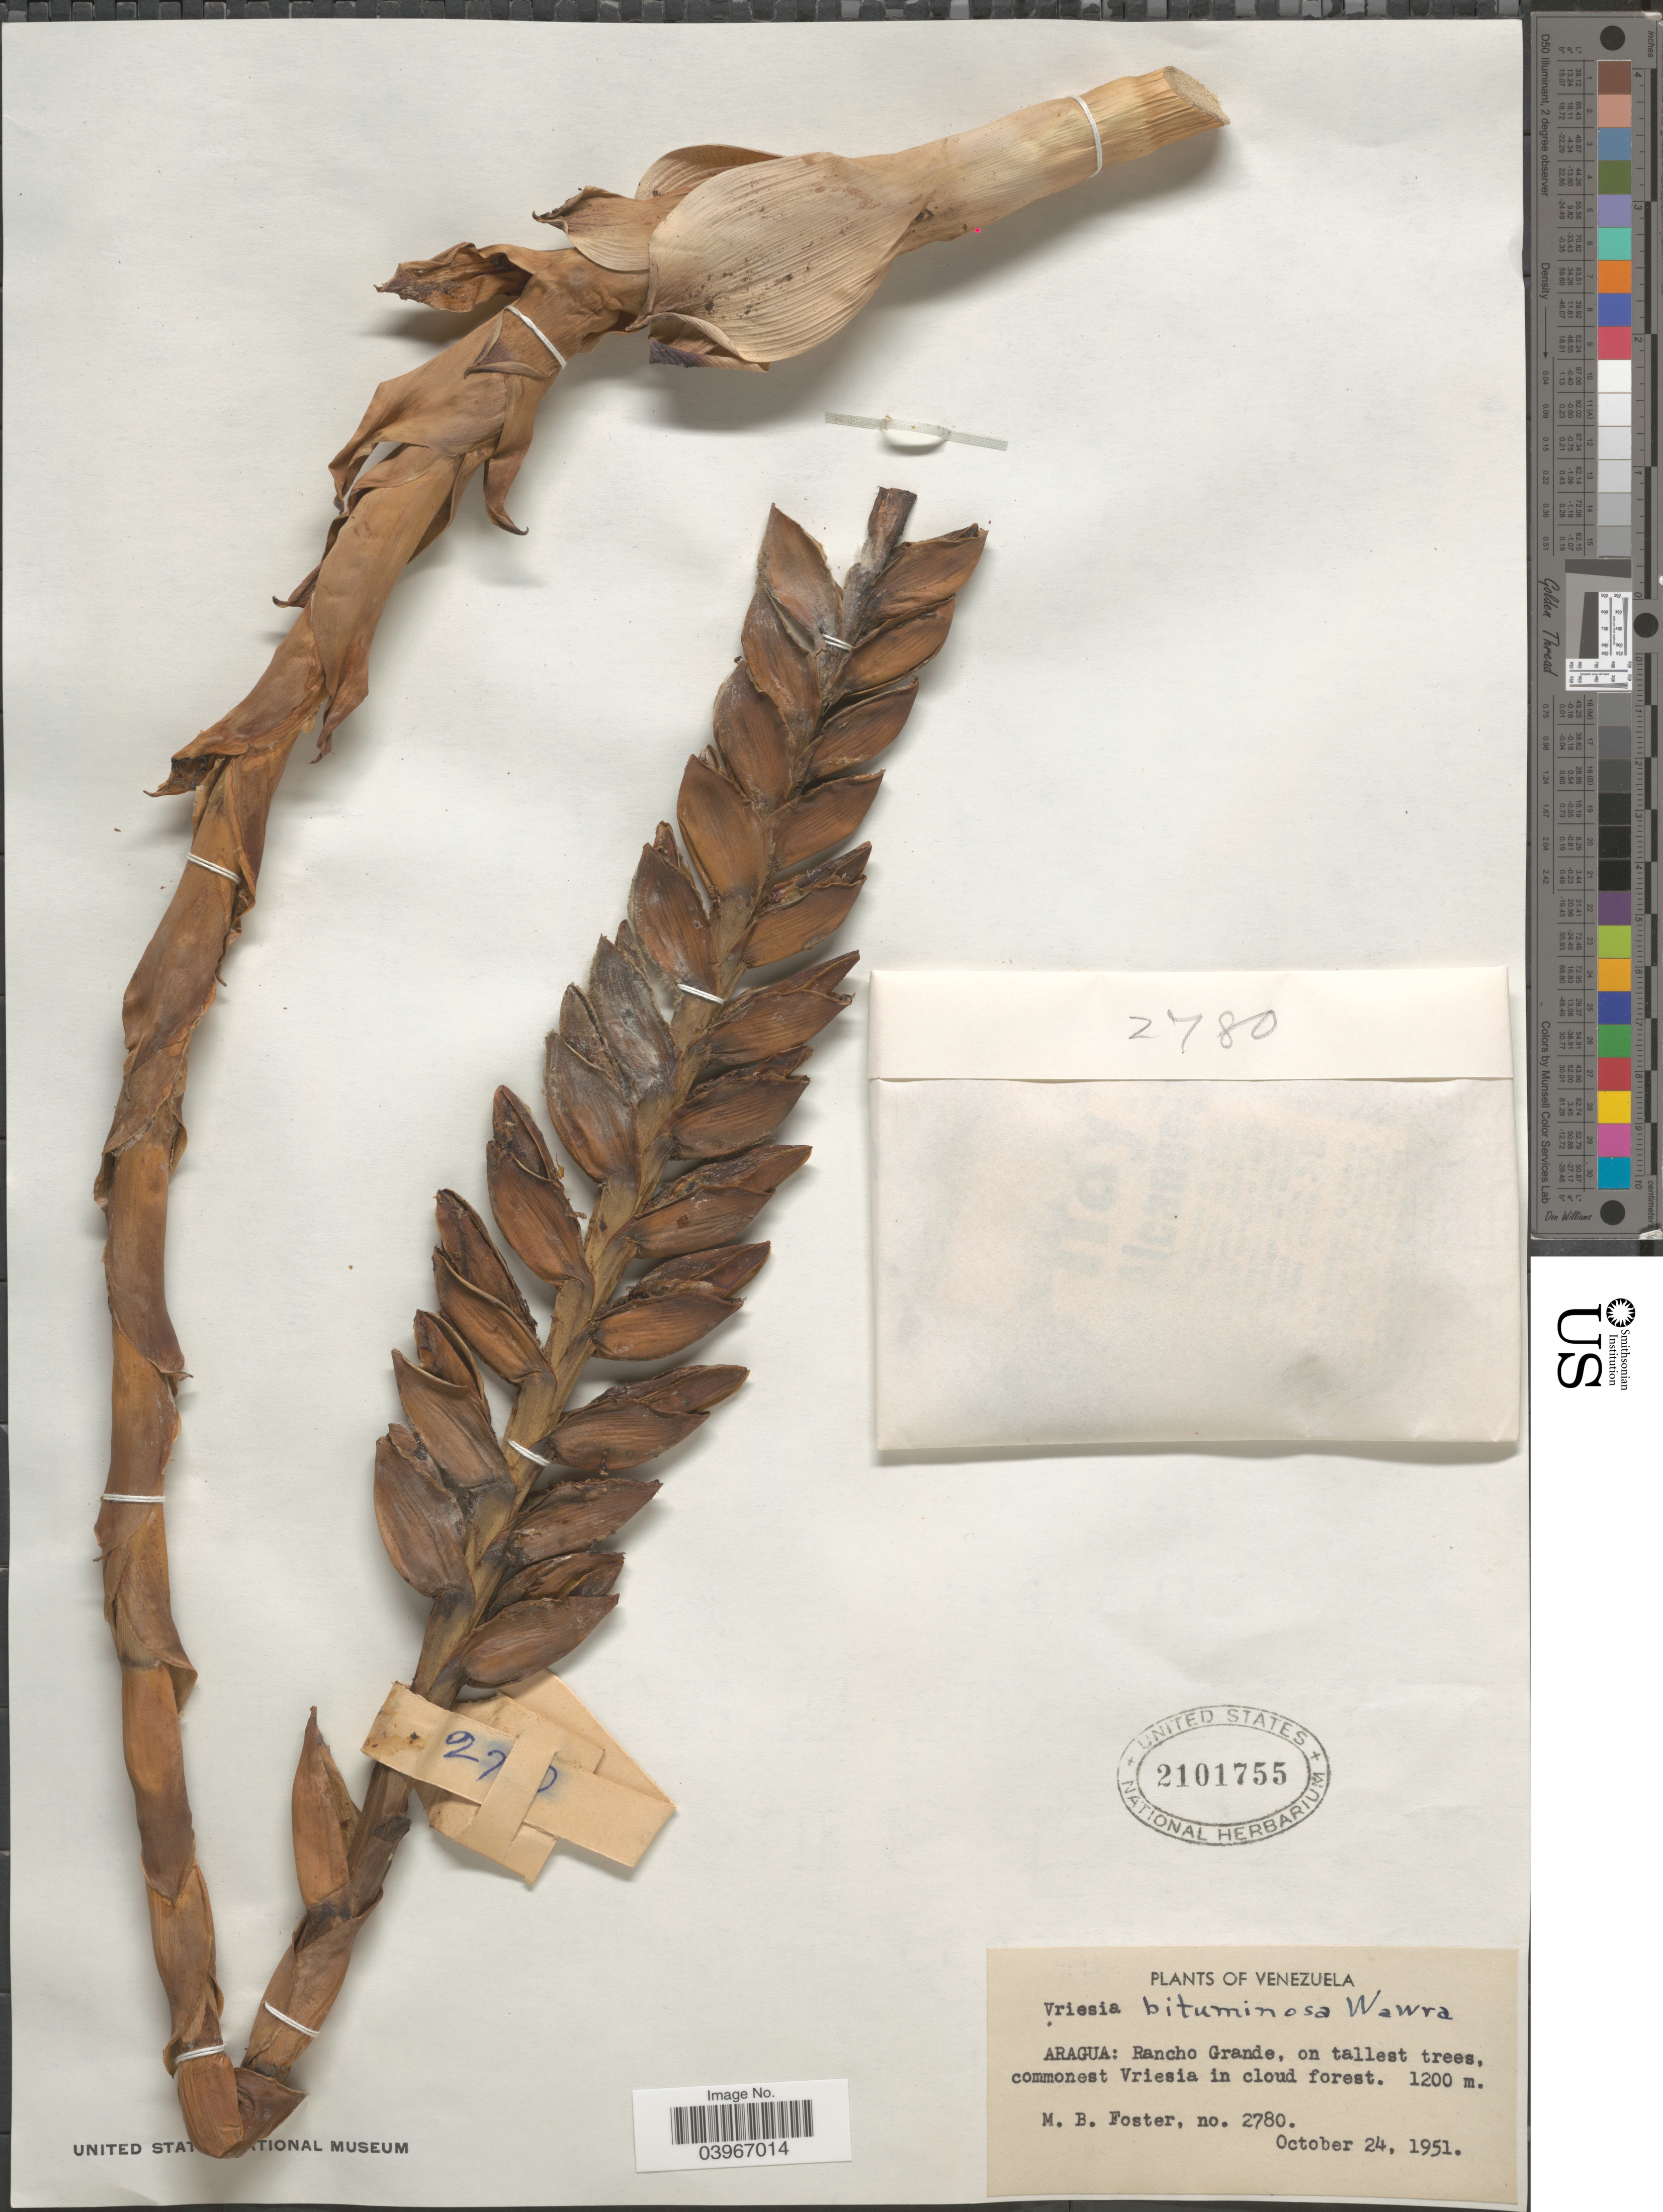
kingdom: Plantae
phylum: Tracheophyta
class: Liliopsida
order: Poales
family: Bromeliaceae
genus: Vriesea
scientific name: Vriesea bituminosa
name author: Wawra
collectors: M. B. Foster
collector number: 2780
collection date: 1951-10-24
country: Venezuela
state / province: Aragua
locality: Rancho Grande.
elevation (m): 1200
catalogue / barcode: US 2101755